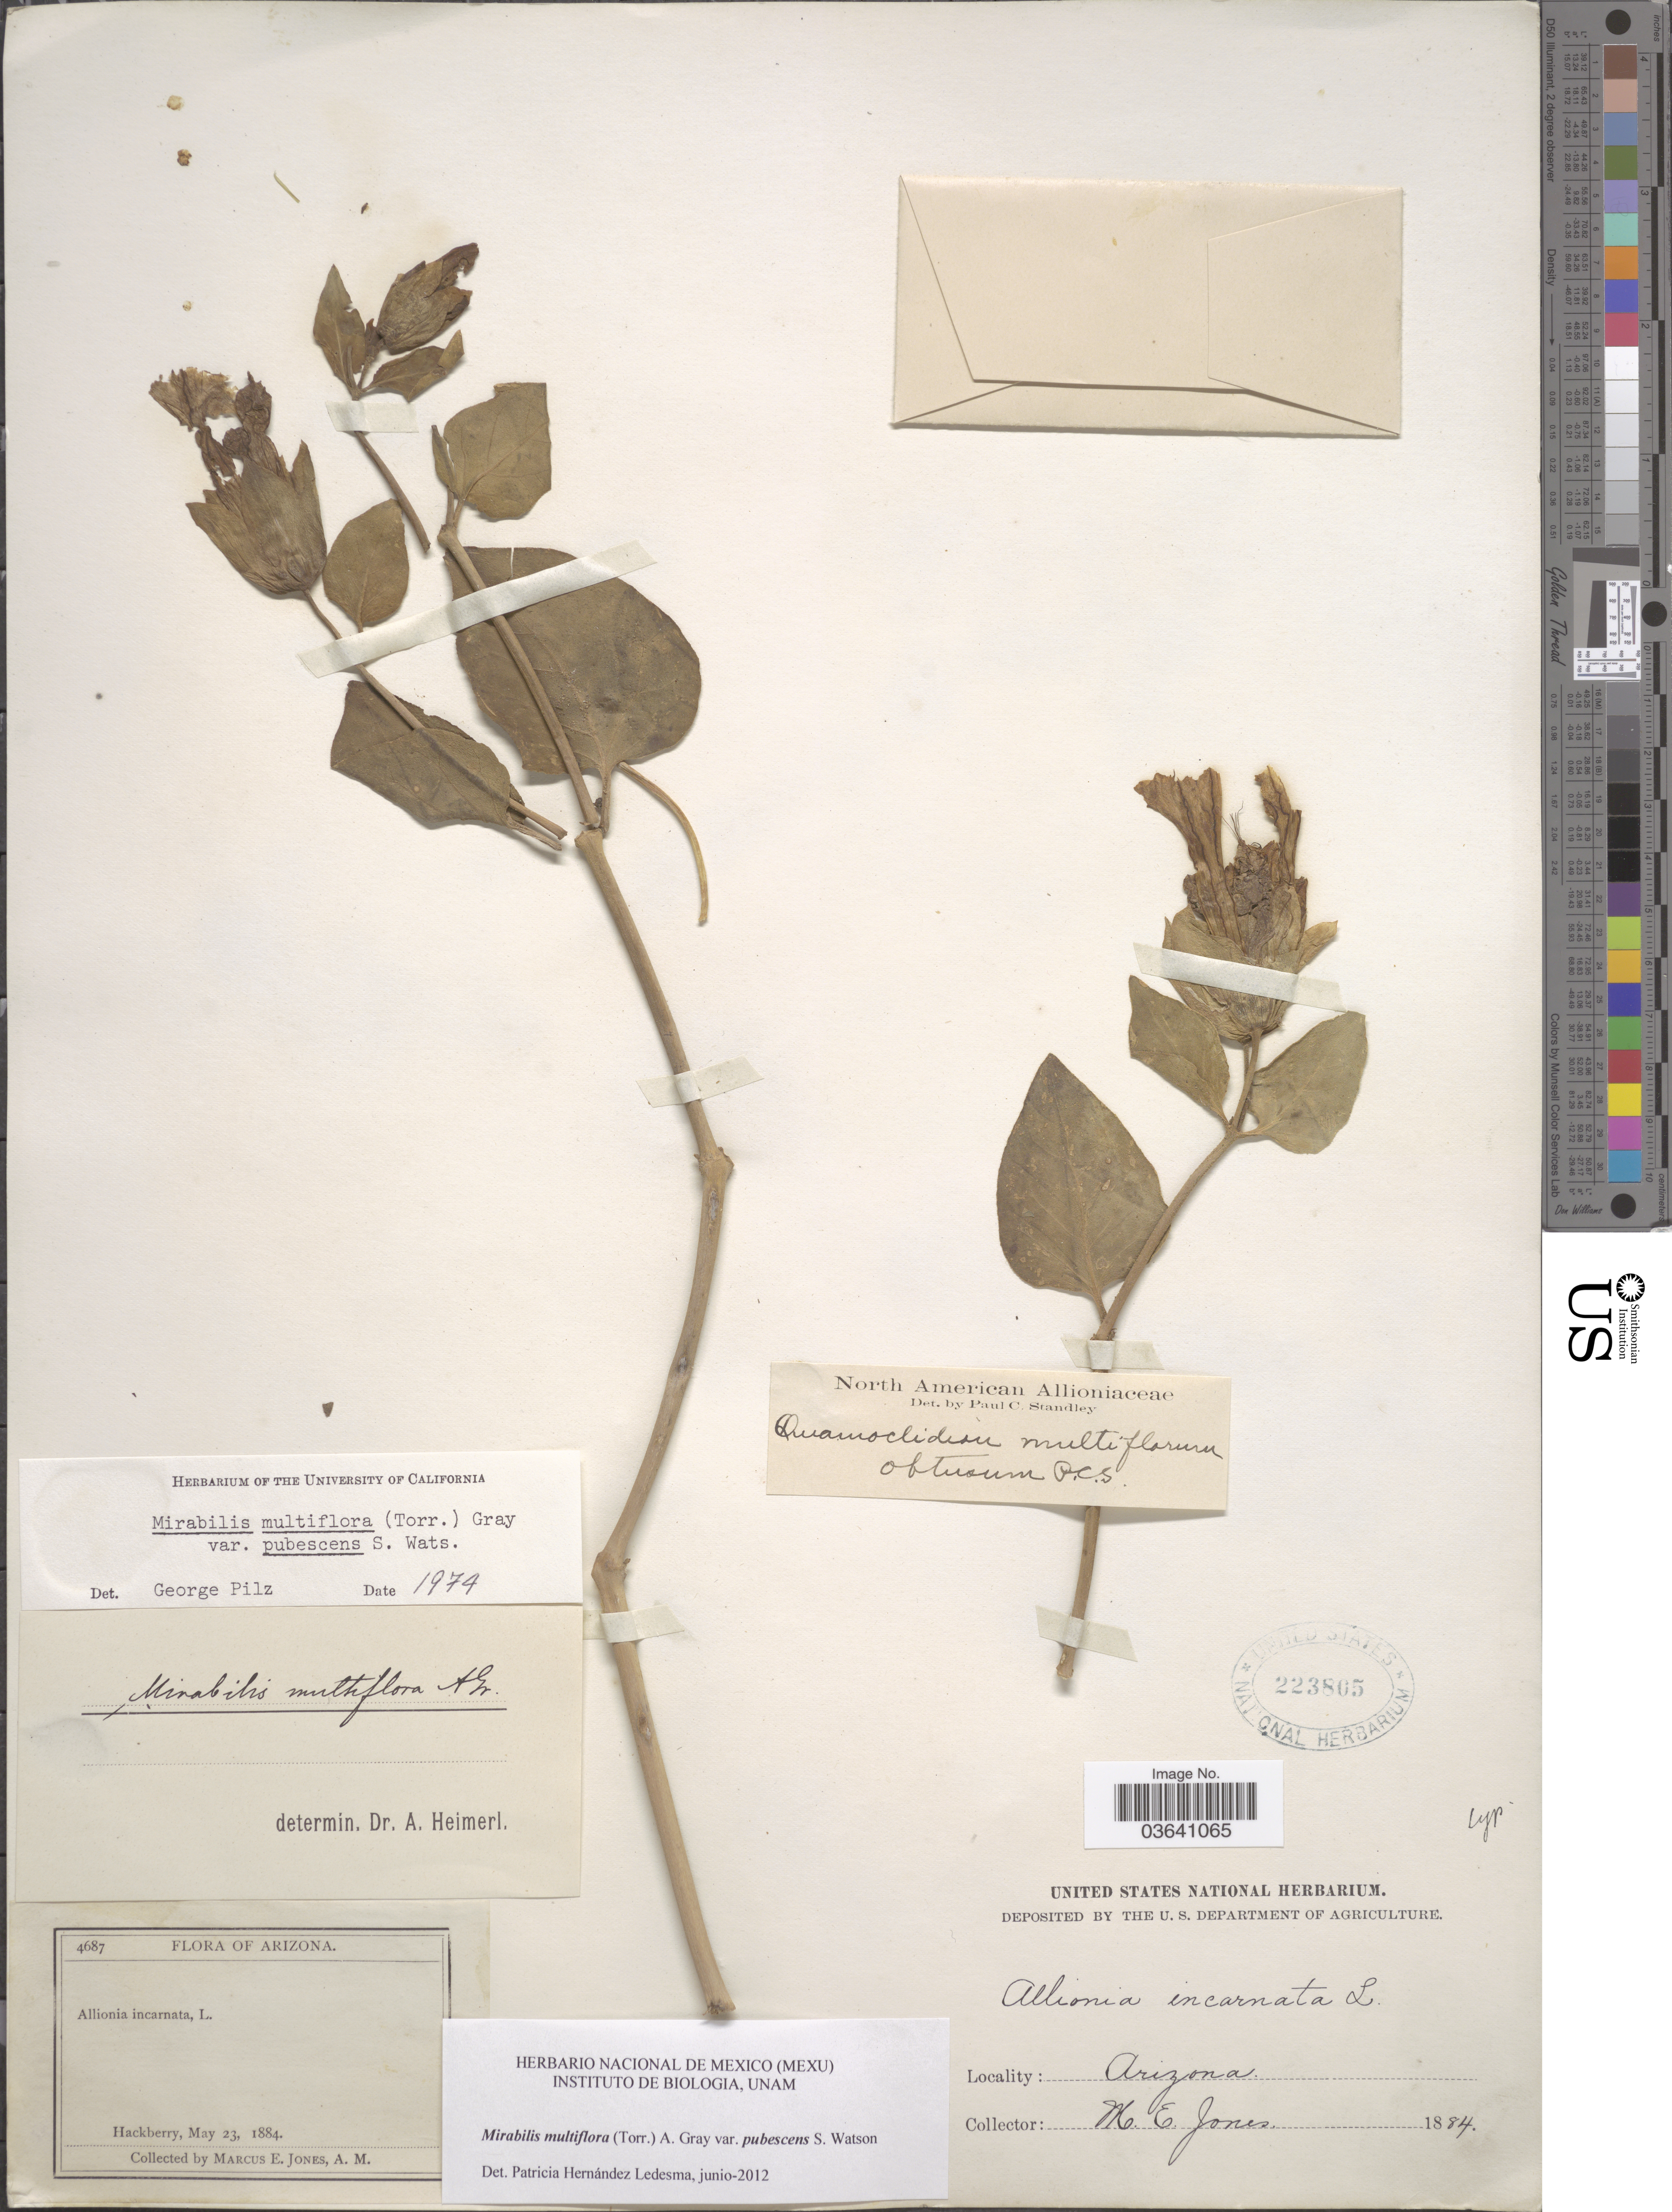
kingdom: Plantae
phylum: Tracheophyta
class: Magnoliopsida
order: Caryophyllales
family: Nyctaginaceae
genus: Mirabilis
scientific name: Mirabilis multiflora var. pubescens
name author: (Torr.) A. Gray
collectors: M. E. Jones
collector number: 4687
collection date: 1884-05-23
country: United States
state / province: Arizona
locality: Hackberry.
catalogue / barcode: US 223805